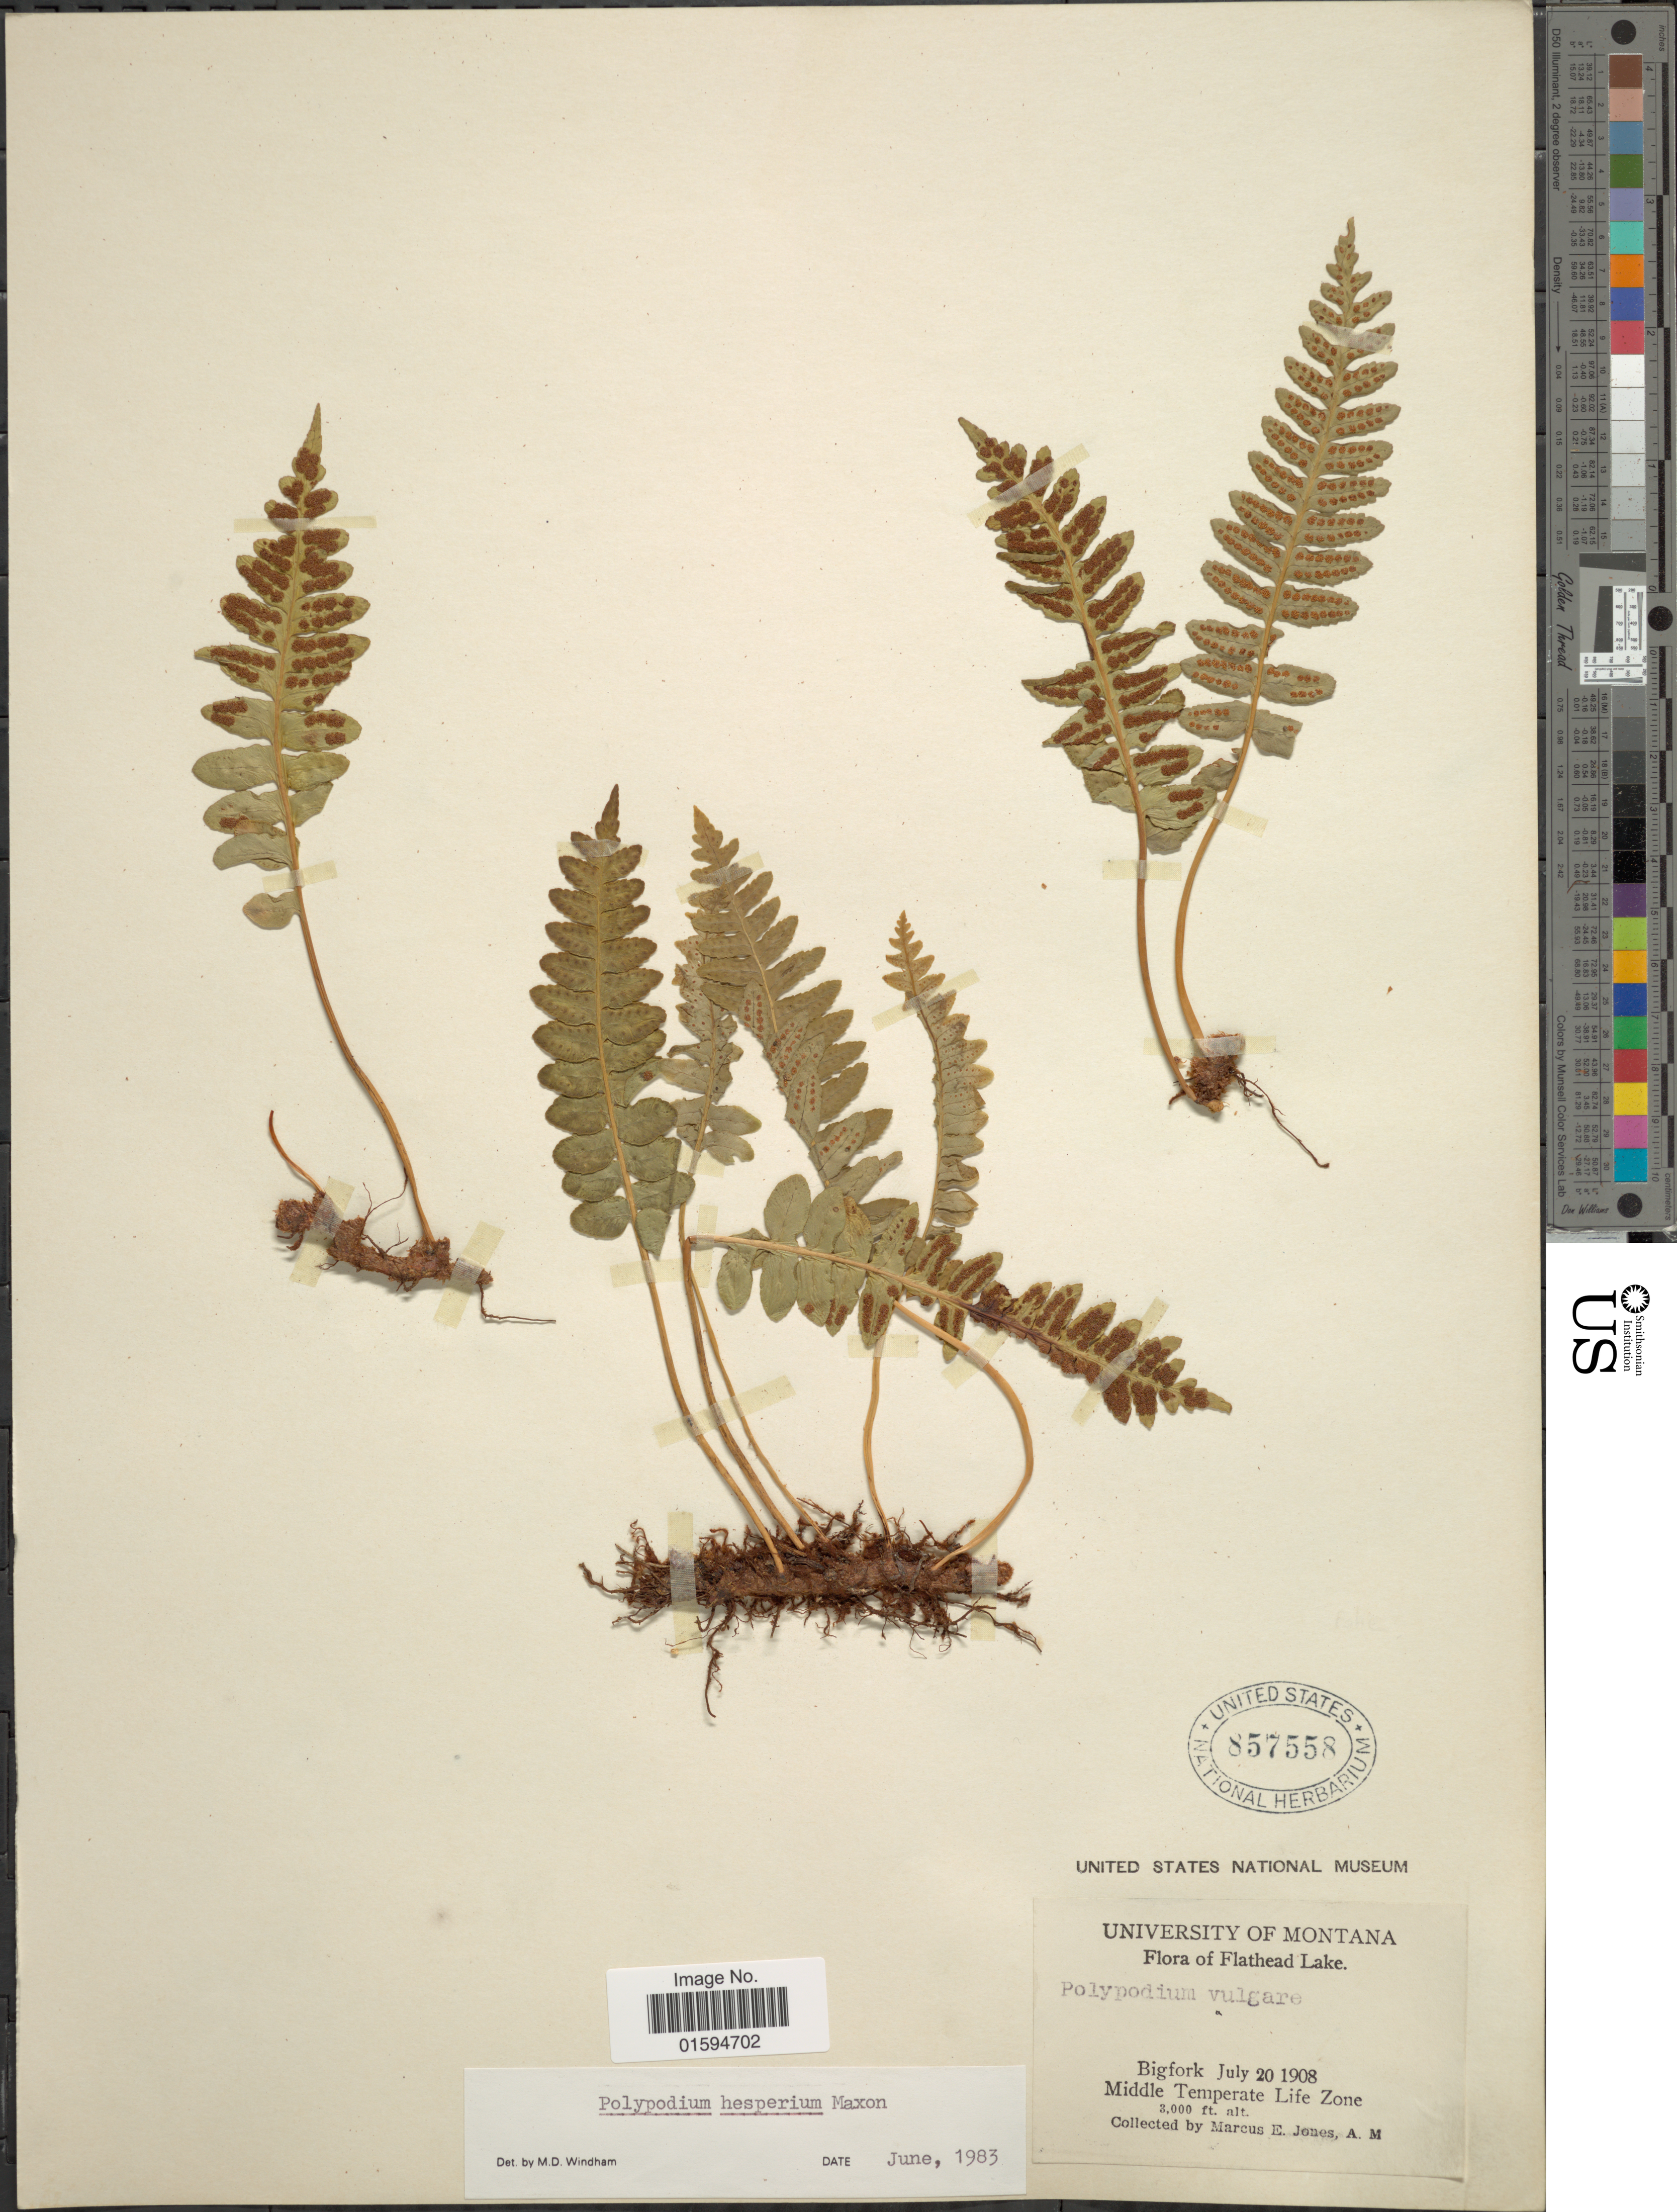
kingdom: Plantae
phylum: Tracheophyta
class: Polypodiopsida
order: Polypodiales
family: Polypodiaceae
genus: Polypodium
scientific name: Polypodium hesperium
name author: Maxon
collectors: M. E. Jones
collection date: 1908-07-20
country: United States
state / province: Montana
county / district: Flathead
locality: Flathead Lake, Bigfork, Middle Temperate Life Zone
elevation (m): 914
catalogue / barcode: US 857558